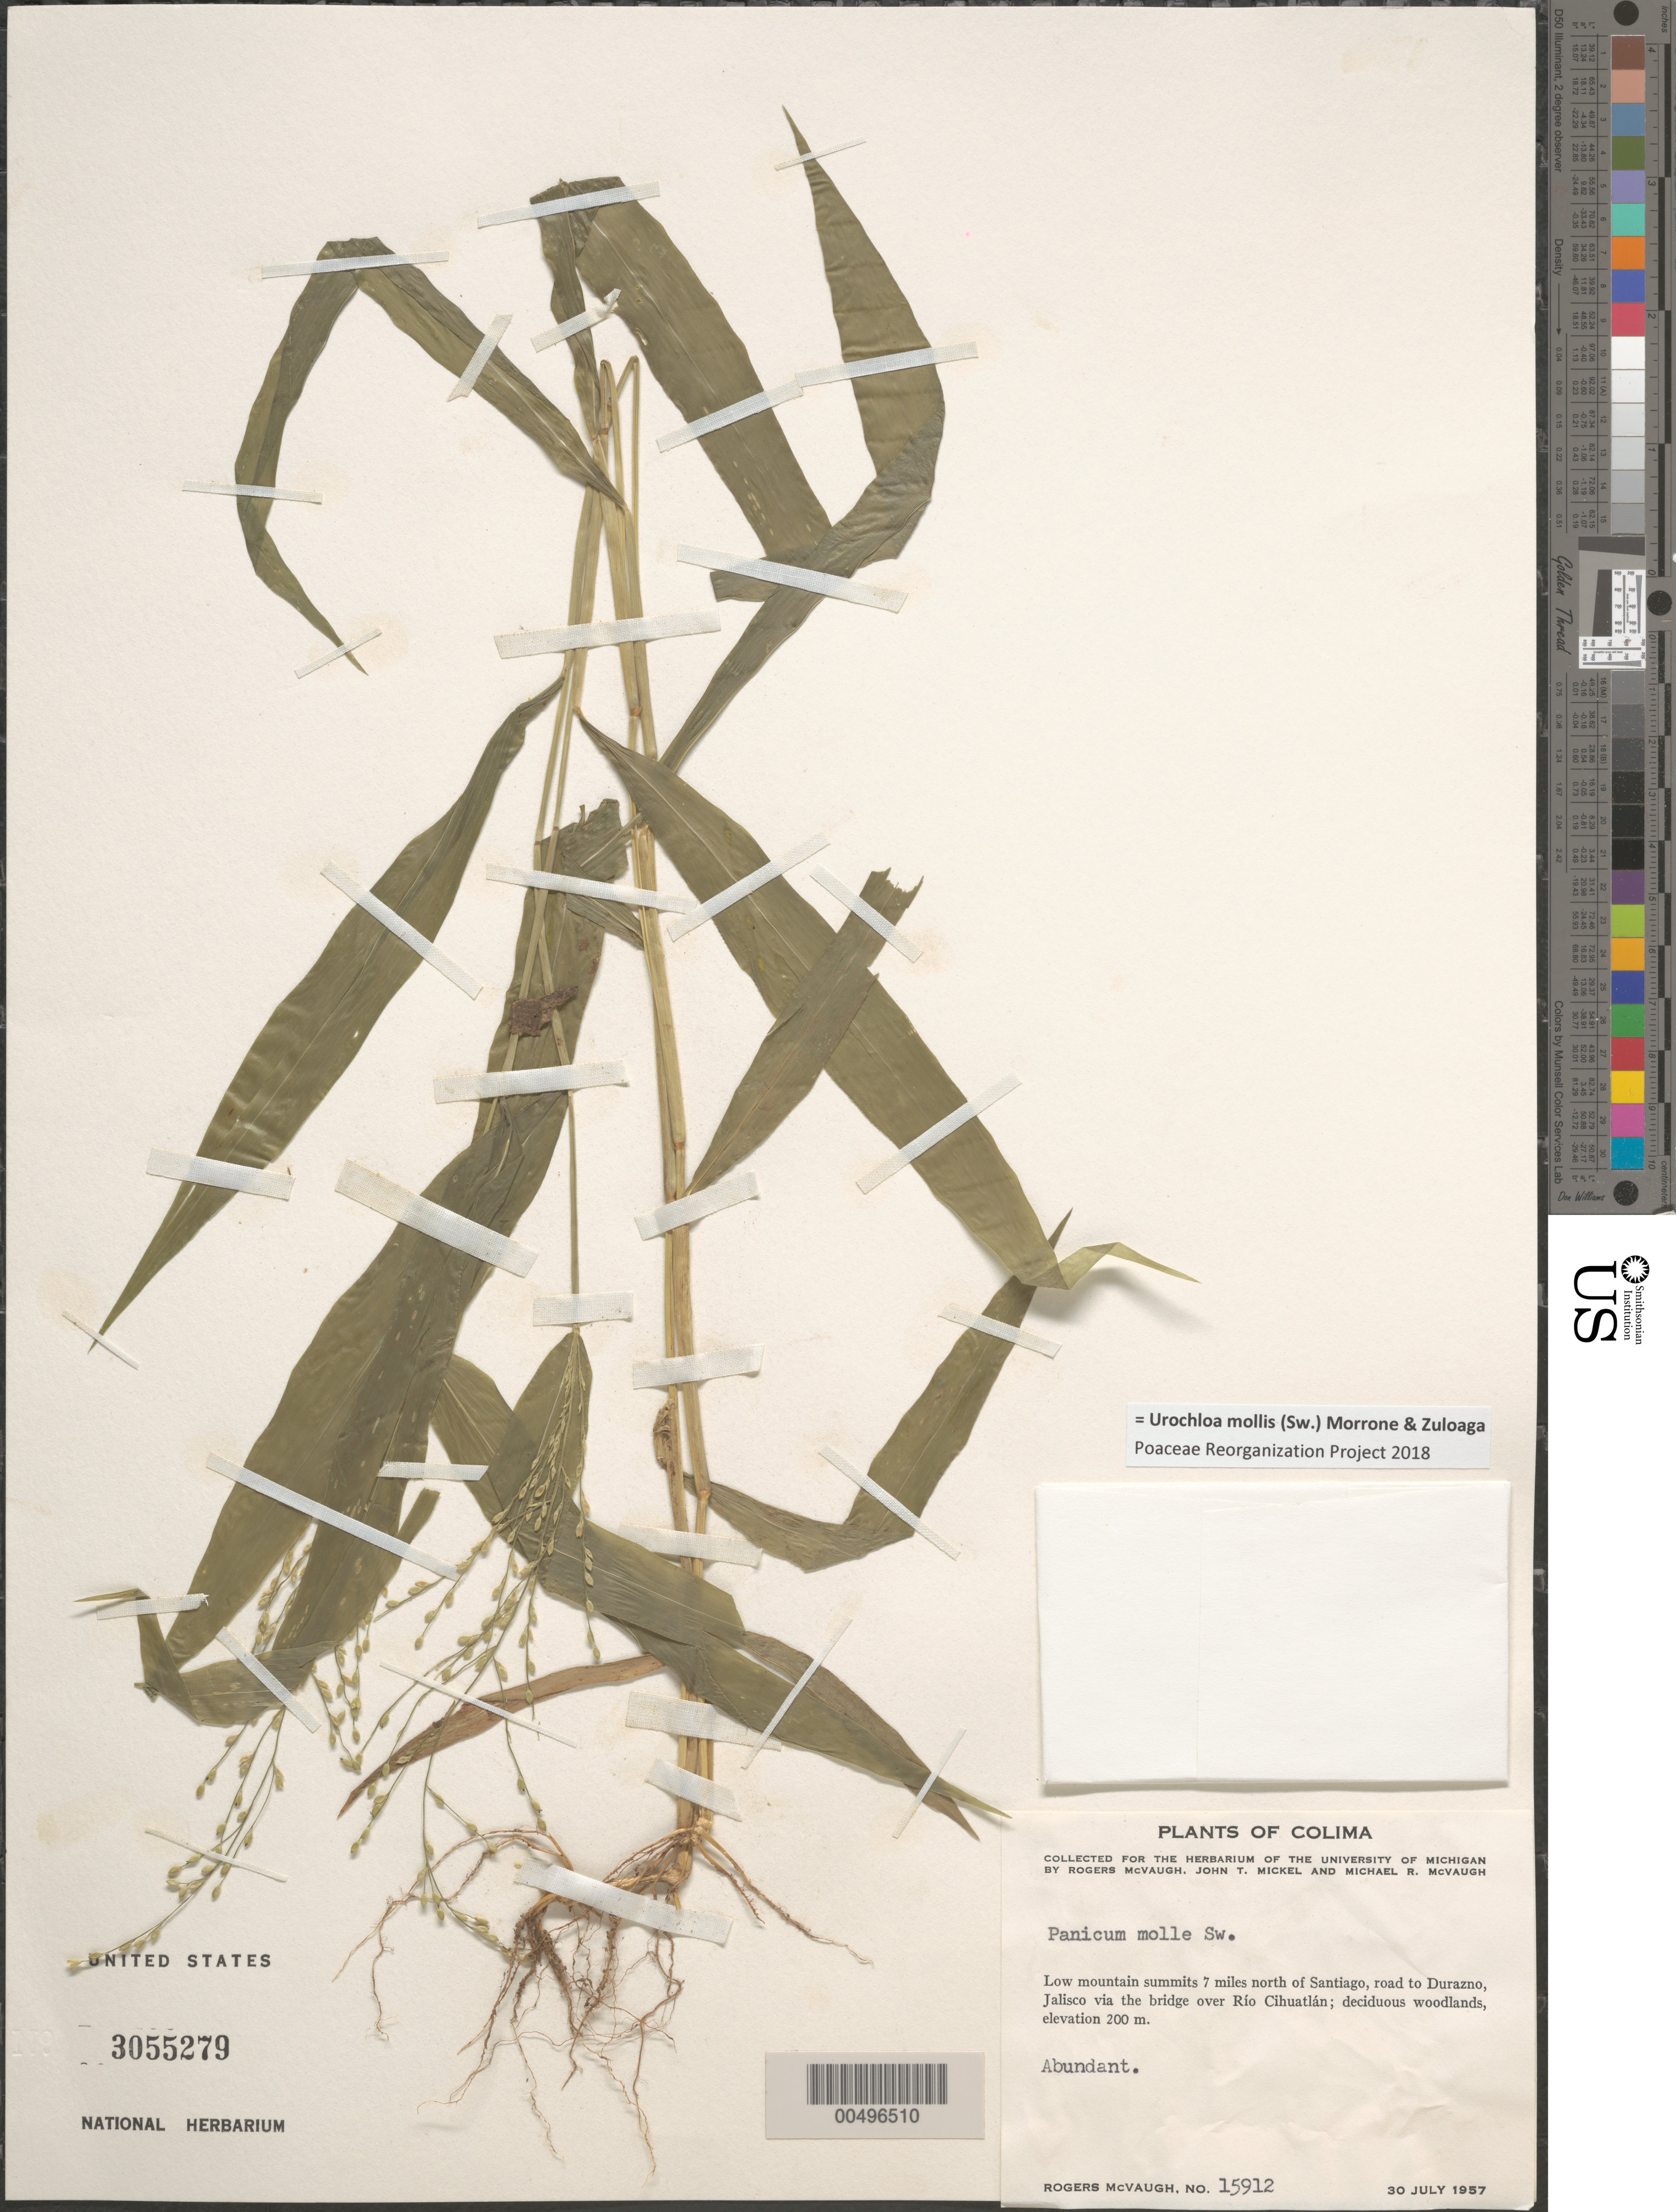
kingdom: Plantae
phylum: Tracheophyta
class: Liliopsida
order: Poales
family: Poaceae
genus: Panicum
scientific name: Panicum molle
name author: Sw.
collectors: R. McVaugh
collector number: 15912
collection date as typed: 30 Jul 1957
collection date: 1957-07-30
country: Mexico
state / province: Colima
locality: Mtn summits 7 mi N of Santiago, rd to Durazno, Jalisco via the bridge over Río Cihuatlán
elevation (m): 200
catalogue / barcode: US 3055279